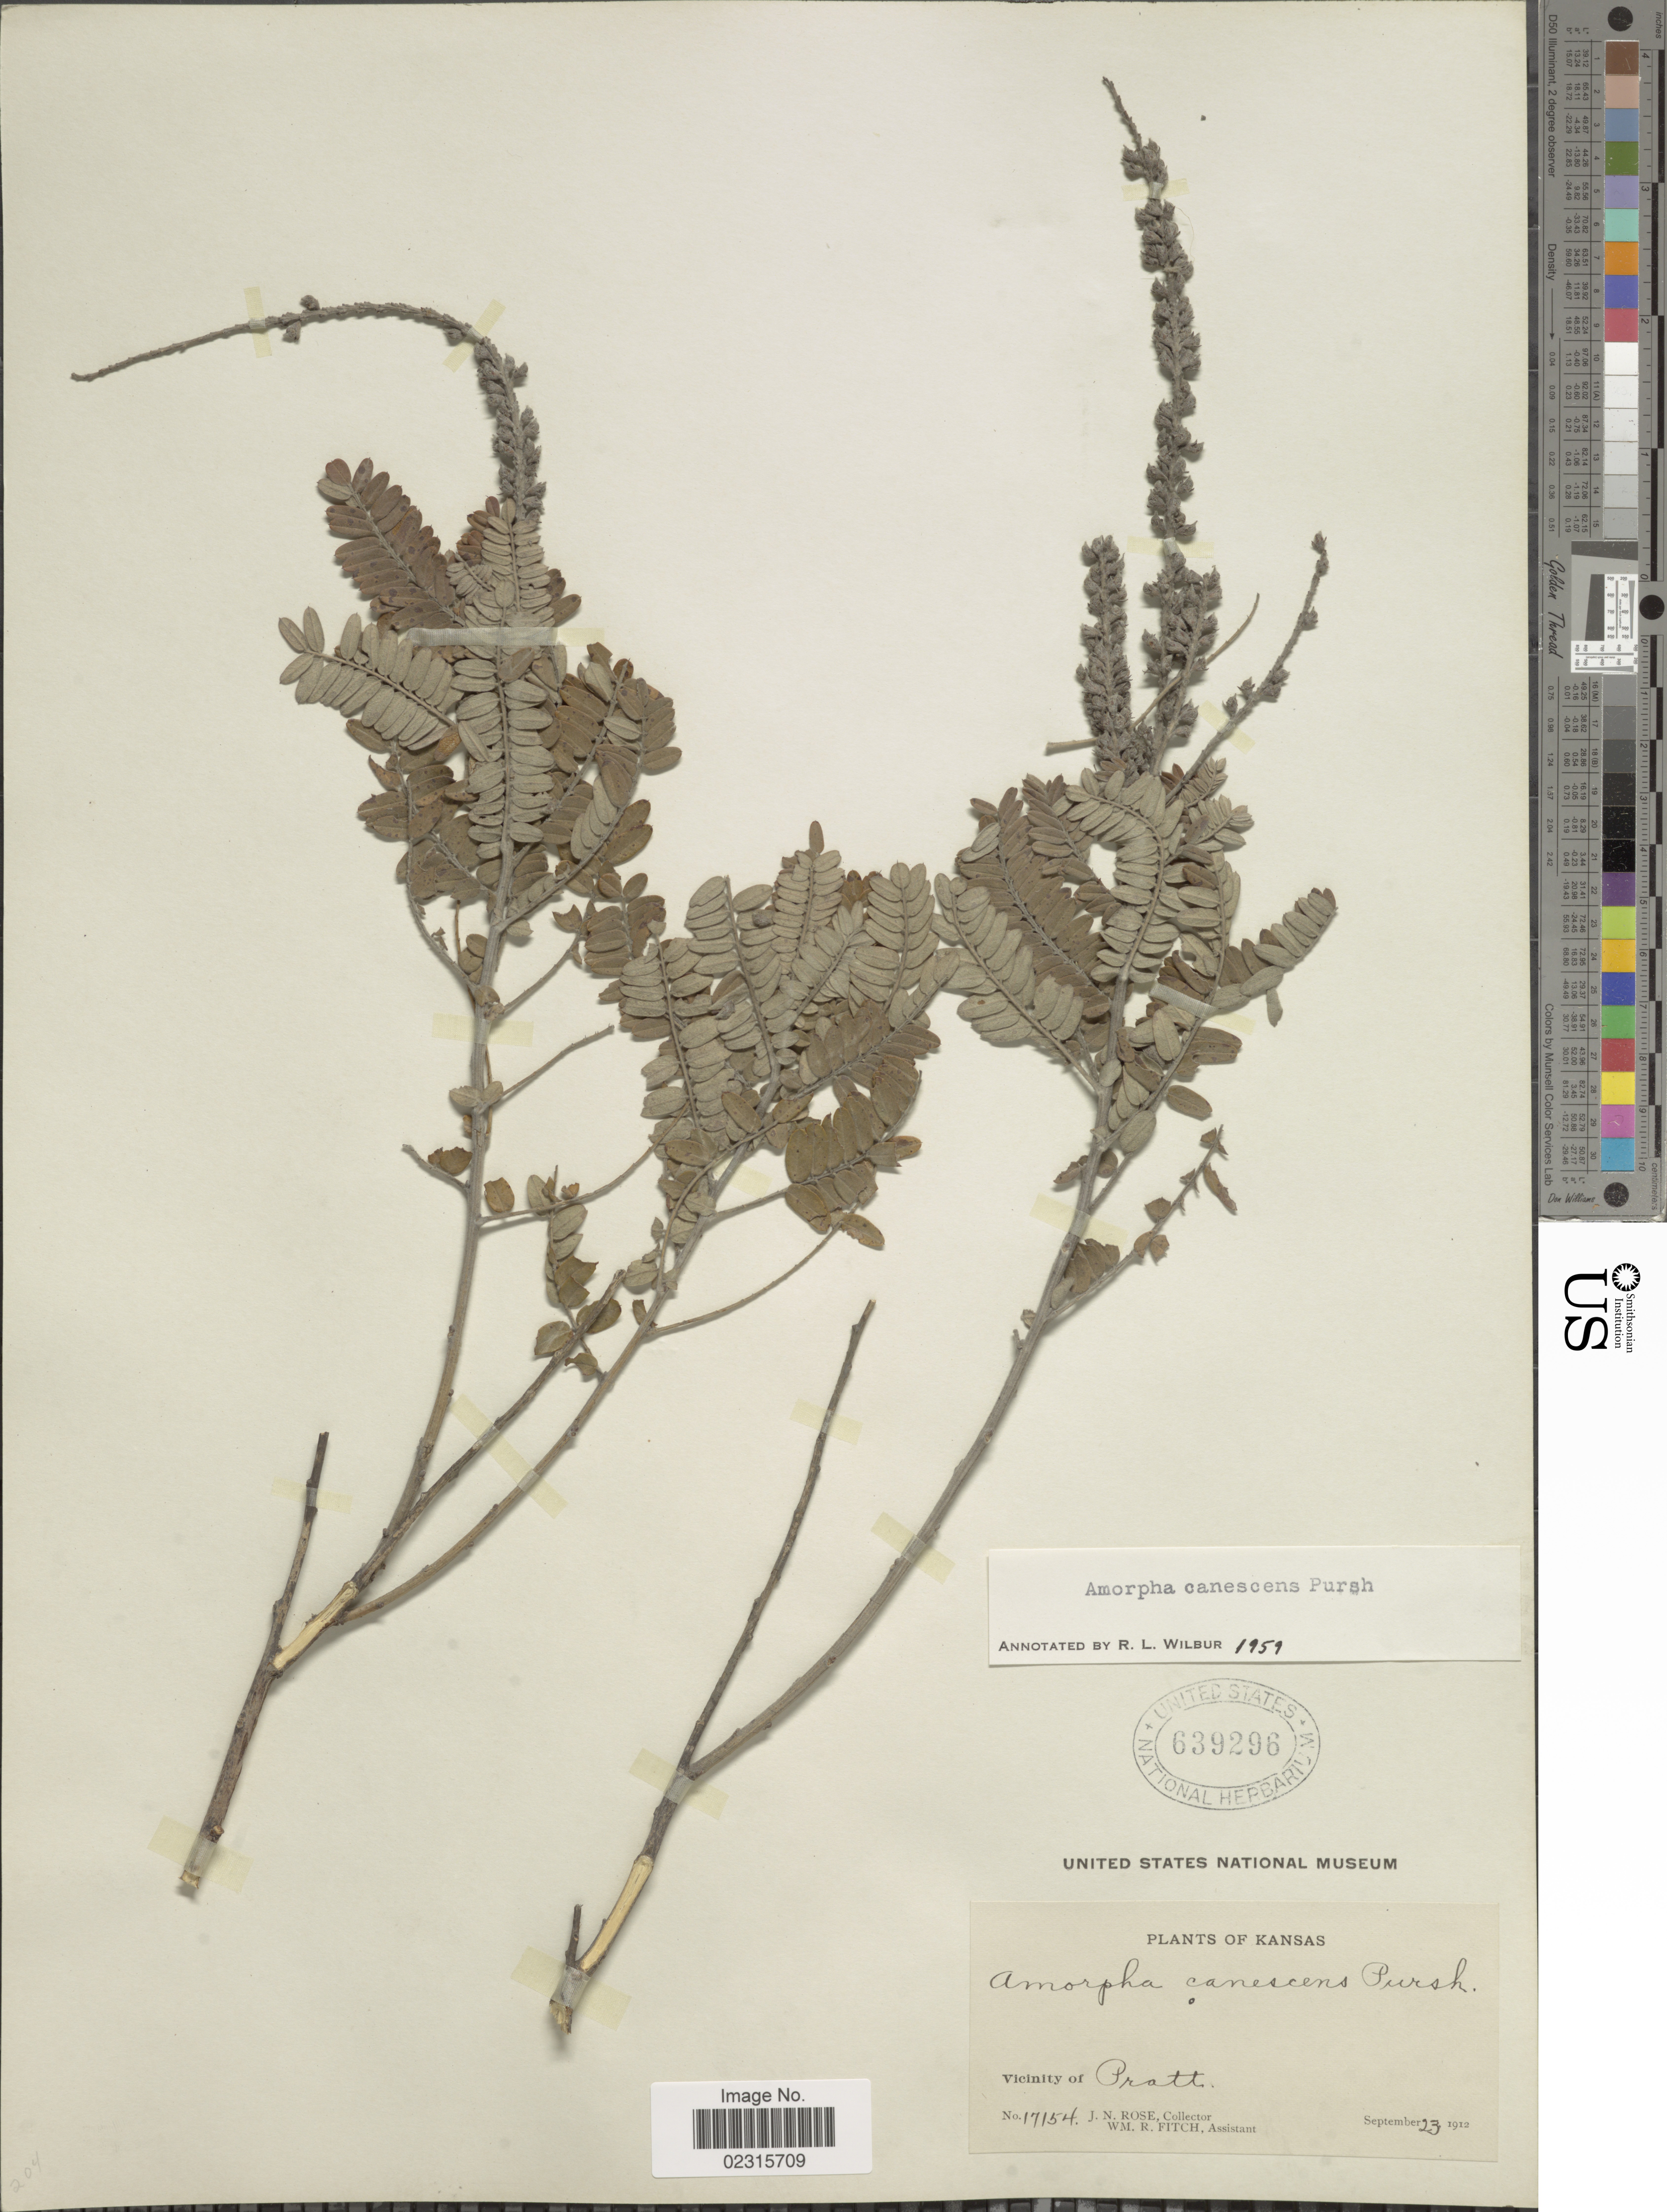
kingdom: Plantae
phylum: Tracheophyta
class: Magnoliopsida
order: Fabales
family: Fabaceae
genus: Amorpha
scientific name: Amorpha canescens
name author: Pursh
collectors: J. N. Rose & W. R. Fitch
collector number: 17154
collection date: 1912-09-23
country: United States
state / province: Kansas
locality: Vicinity of Pratt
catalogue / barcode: US 639296